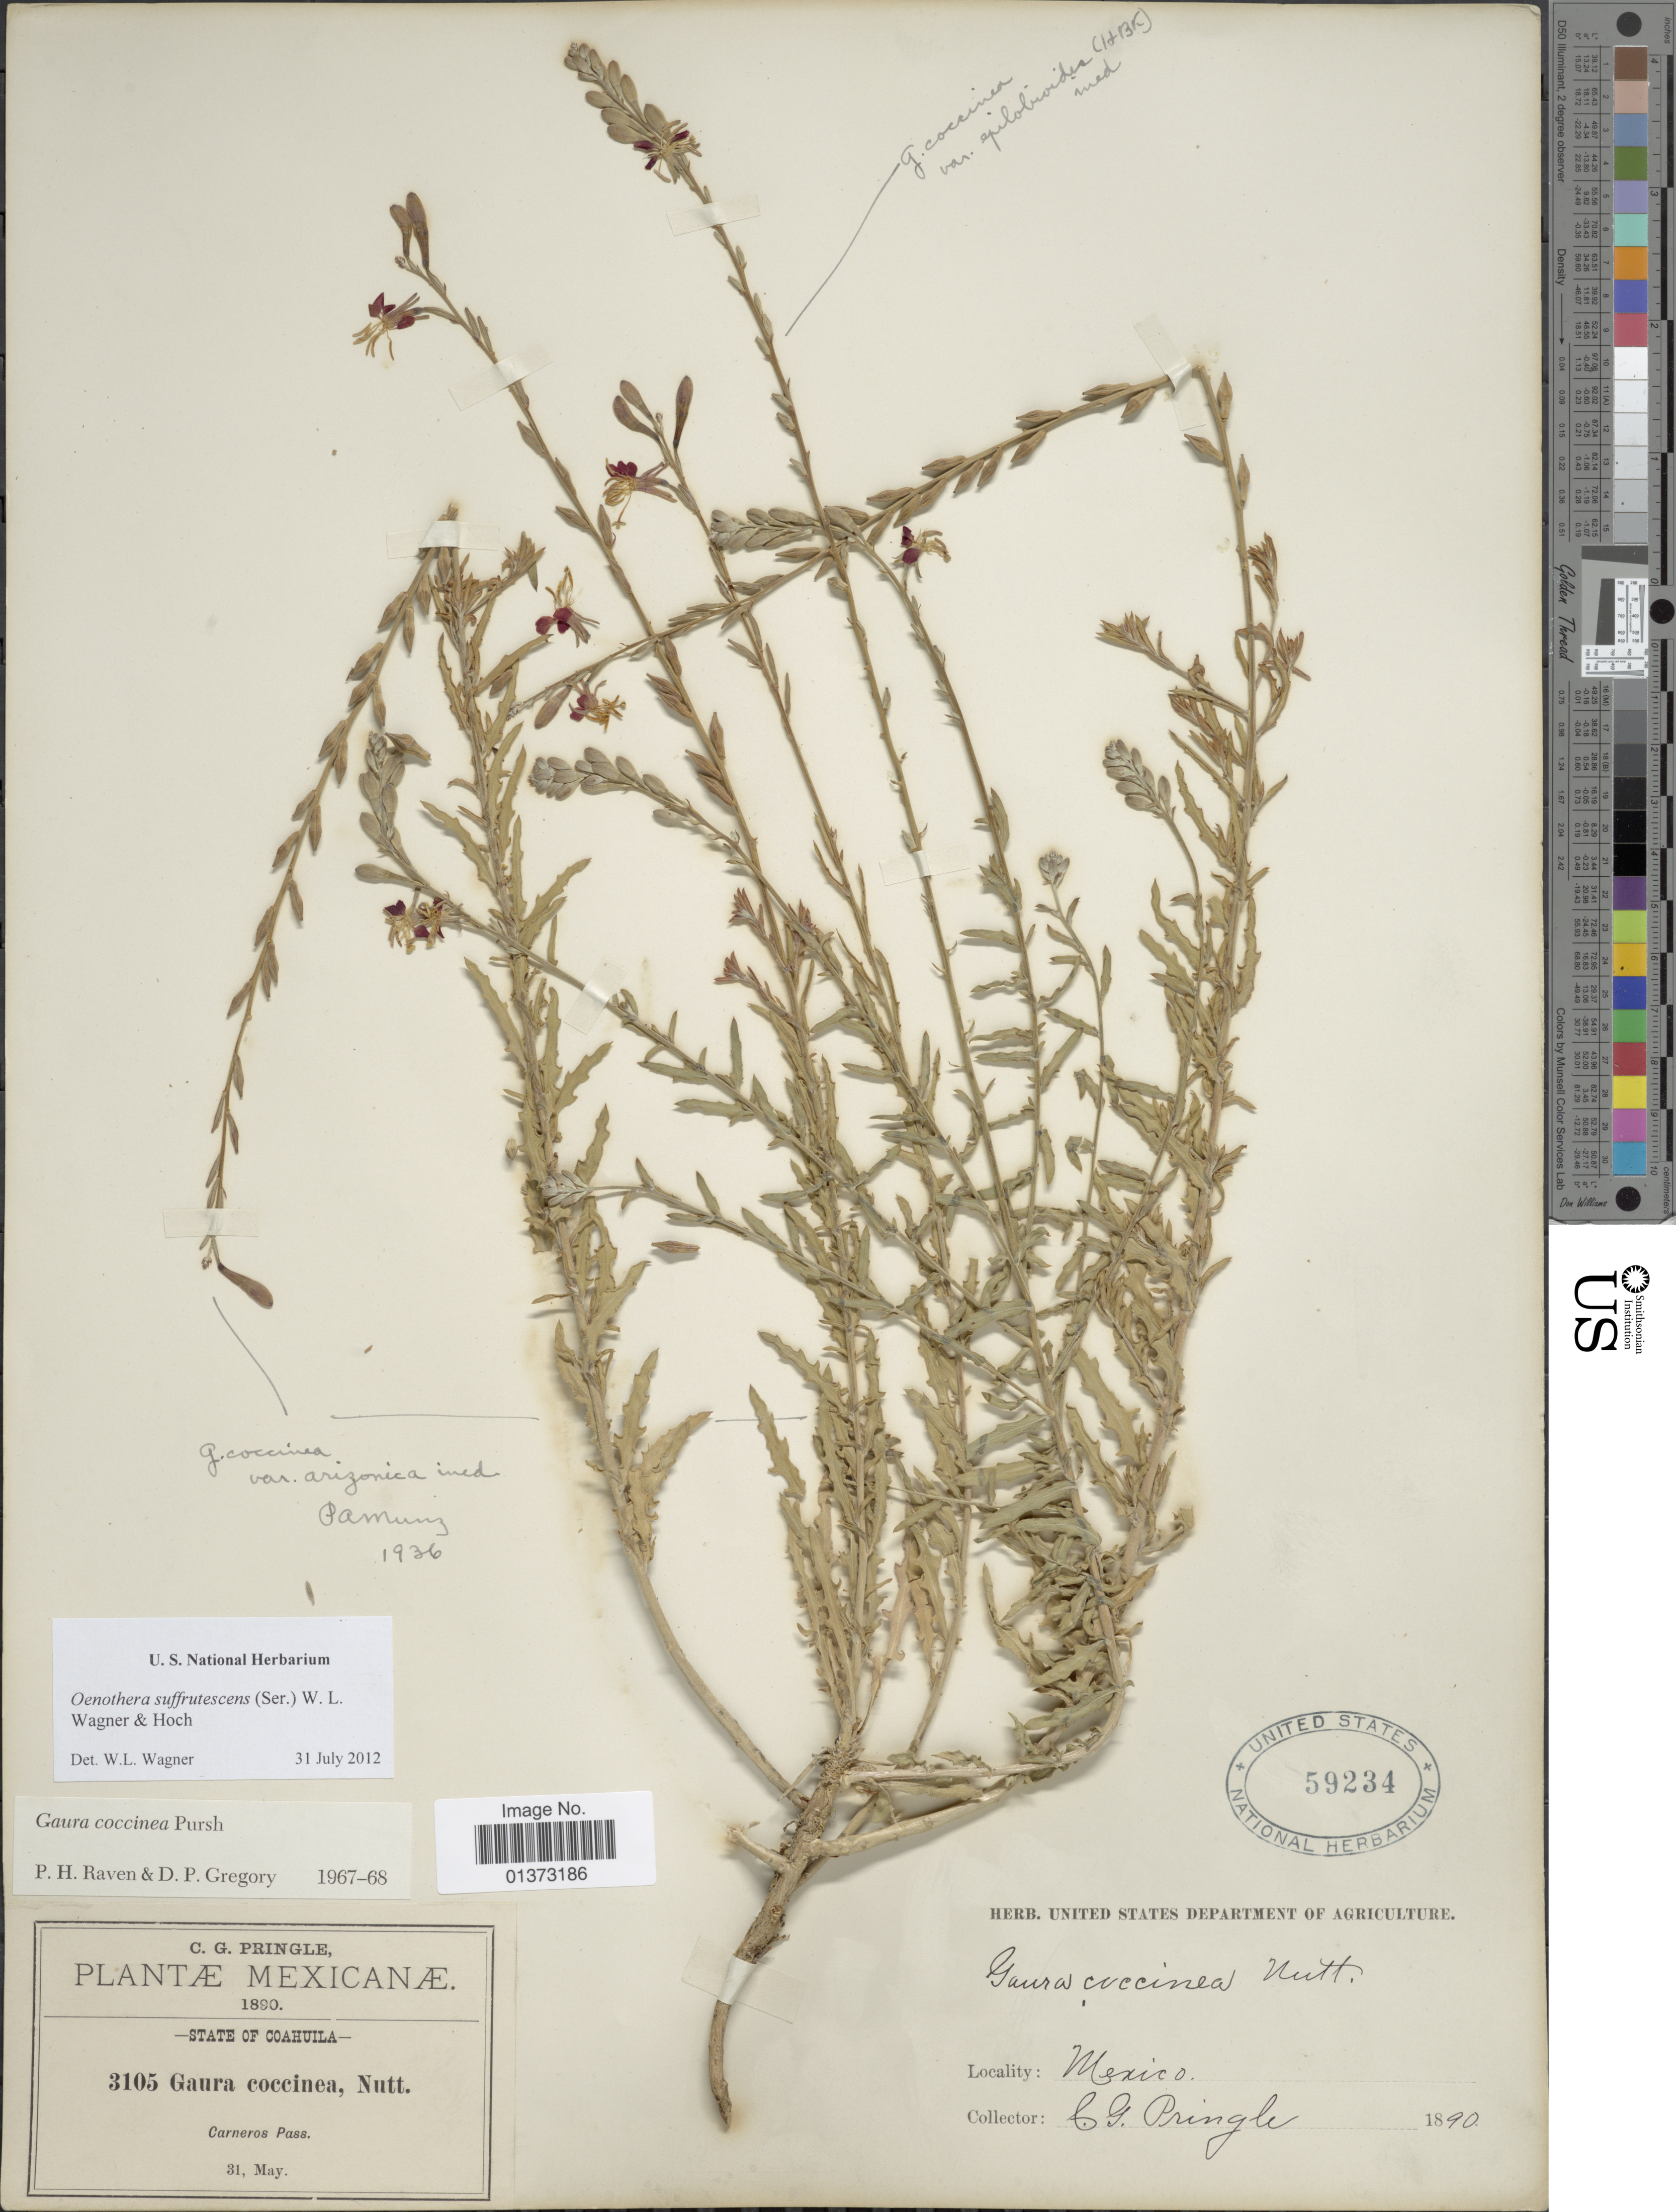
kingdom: Plantae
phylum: Tracheophyta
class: Magnoliopsida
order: Myrtales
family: Onagraceae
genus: Oenothera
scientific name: Oenothera suffrutescens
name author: (Ser.) W.L. Wagner & Hoch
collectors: C. G. Pringle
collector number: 3105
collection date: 1890-05-31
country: Mexico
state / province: Coahuila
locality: Carneros Pass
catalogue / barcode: US 59234